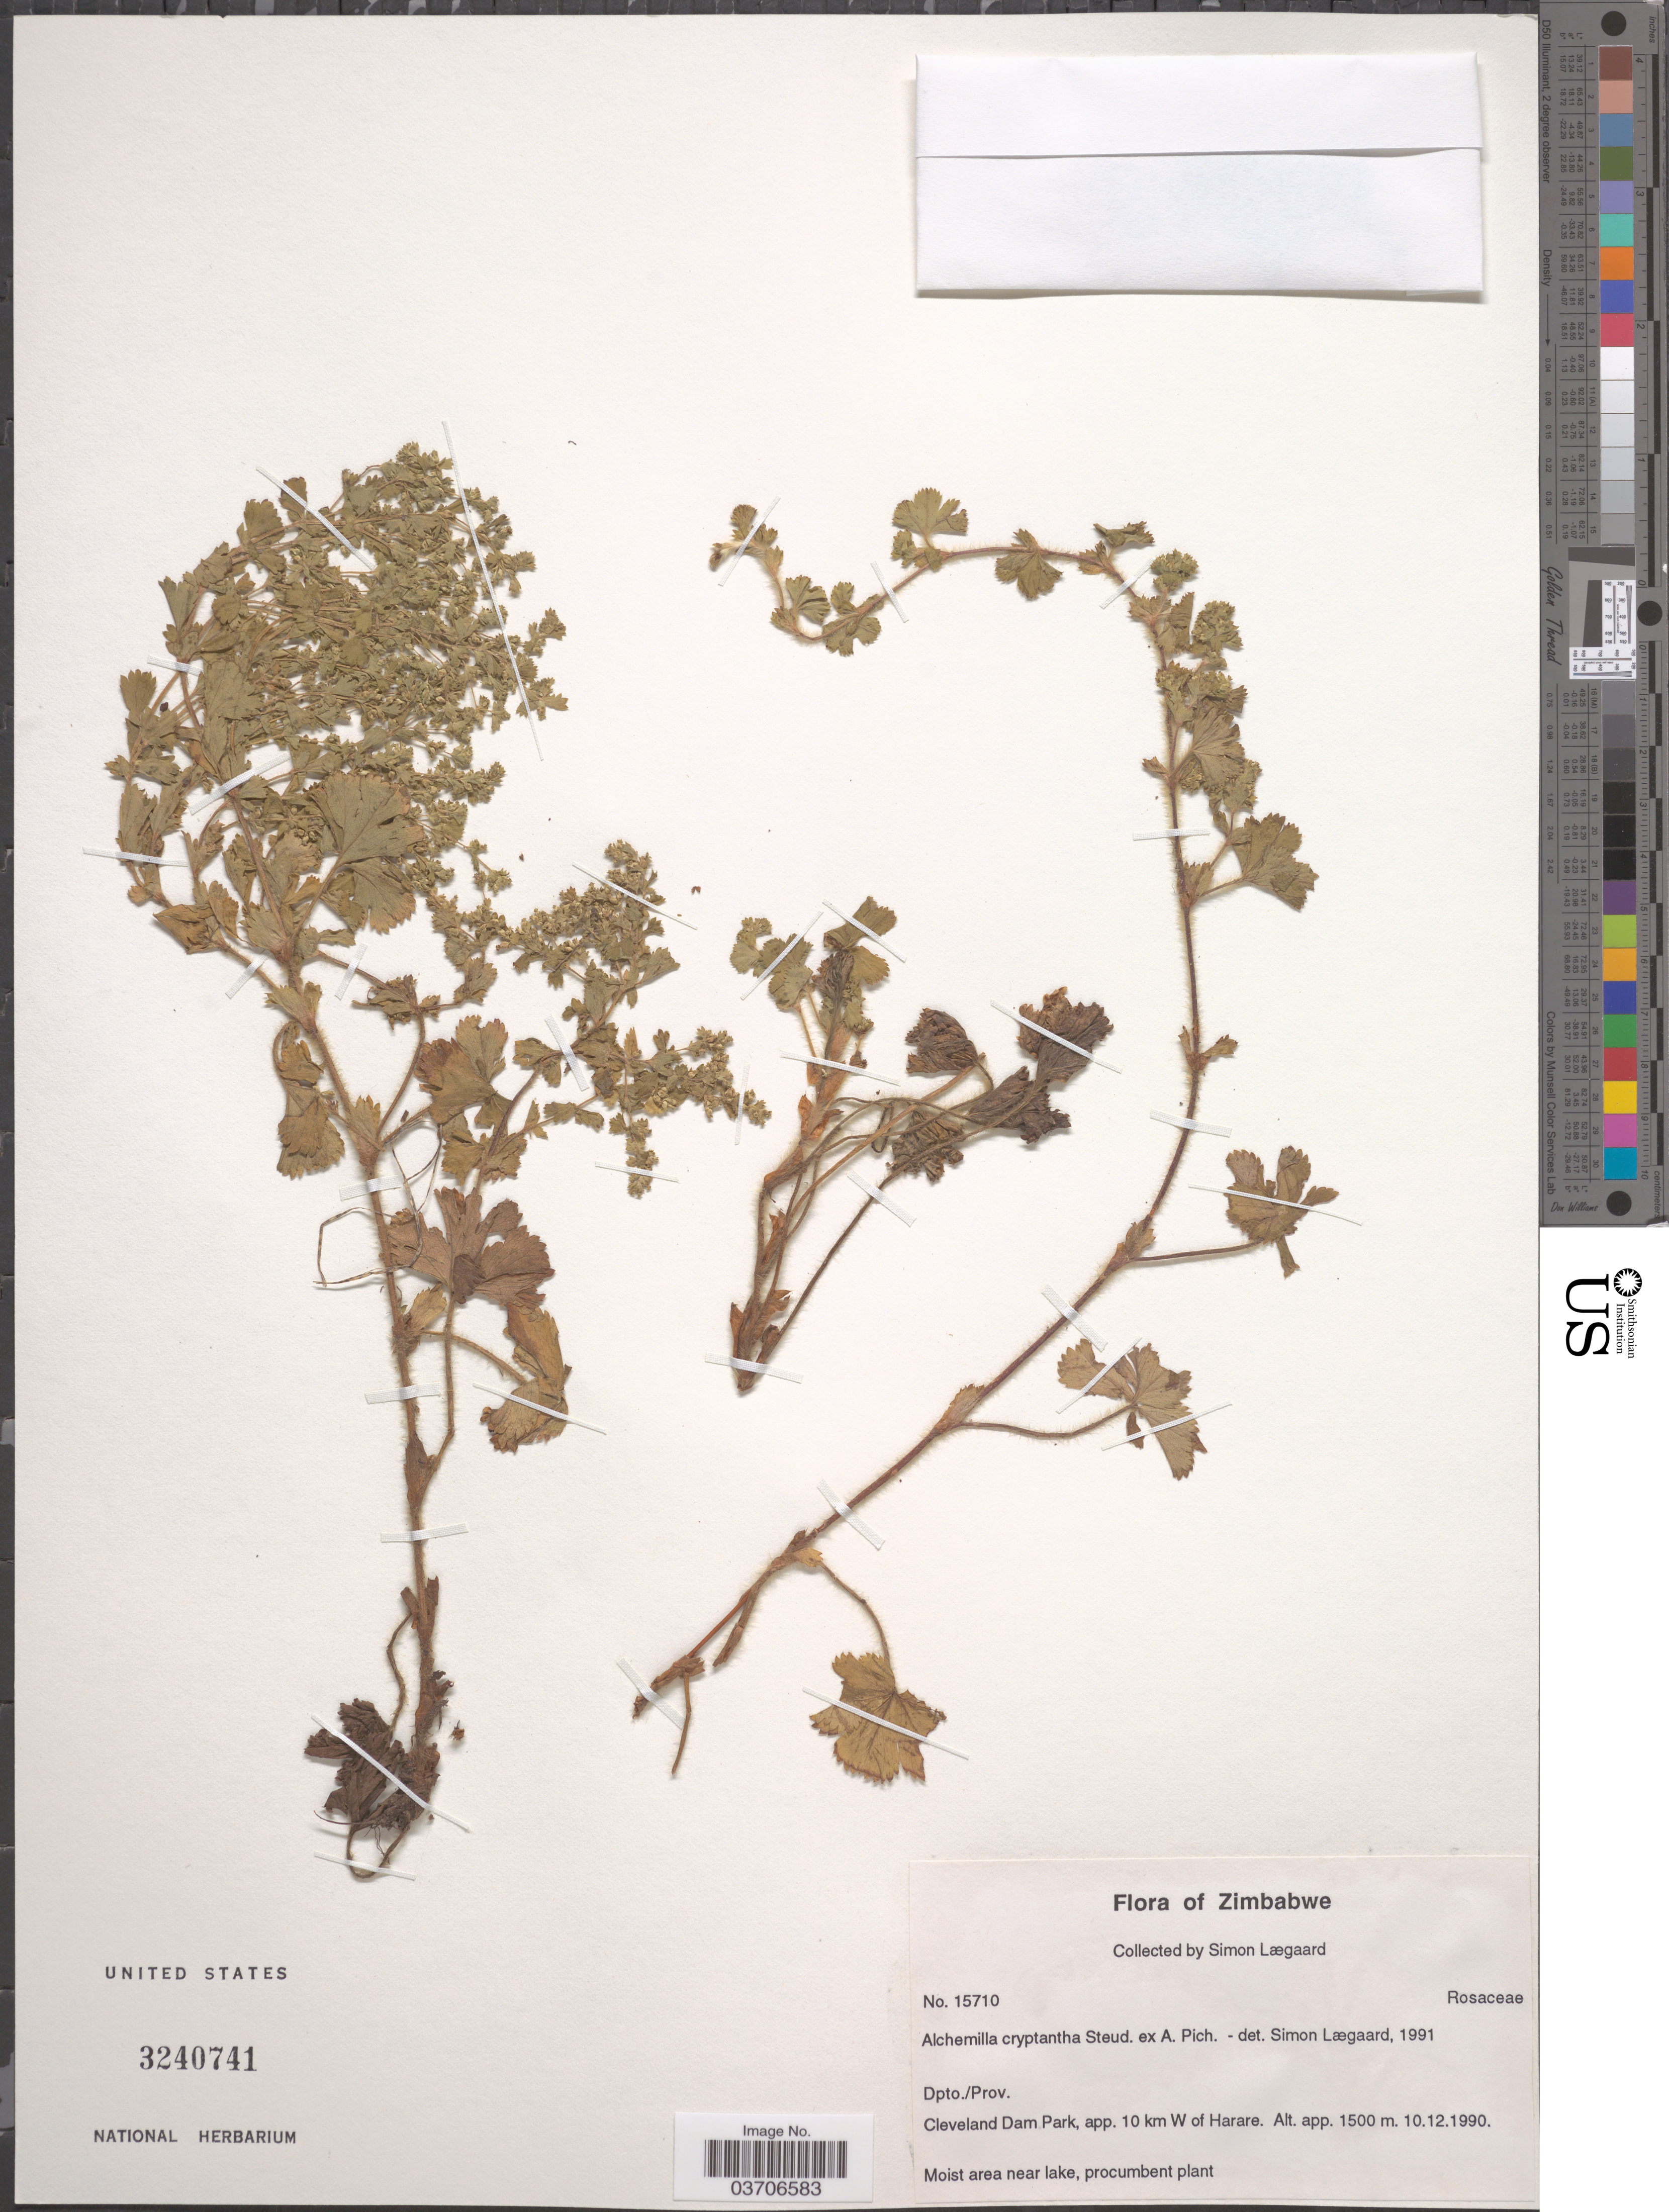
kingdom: Plantae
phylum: Tracheophyta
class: Magnoliopsida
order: Rosales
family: Rosaceae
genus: Alchemilla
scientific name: Alchemilla cryptantha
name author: Steud. ex A. Rich.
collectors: S. Lægaard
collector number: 15710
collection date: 1990-12-10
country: Zimbabwe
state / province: Harare (city)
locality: Dpto./Prov. Cleveland Dam Park, app. 10 km W of Harare.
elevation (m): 1500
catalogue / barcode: US 3240741